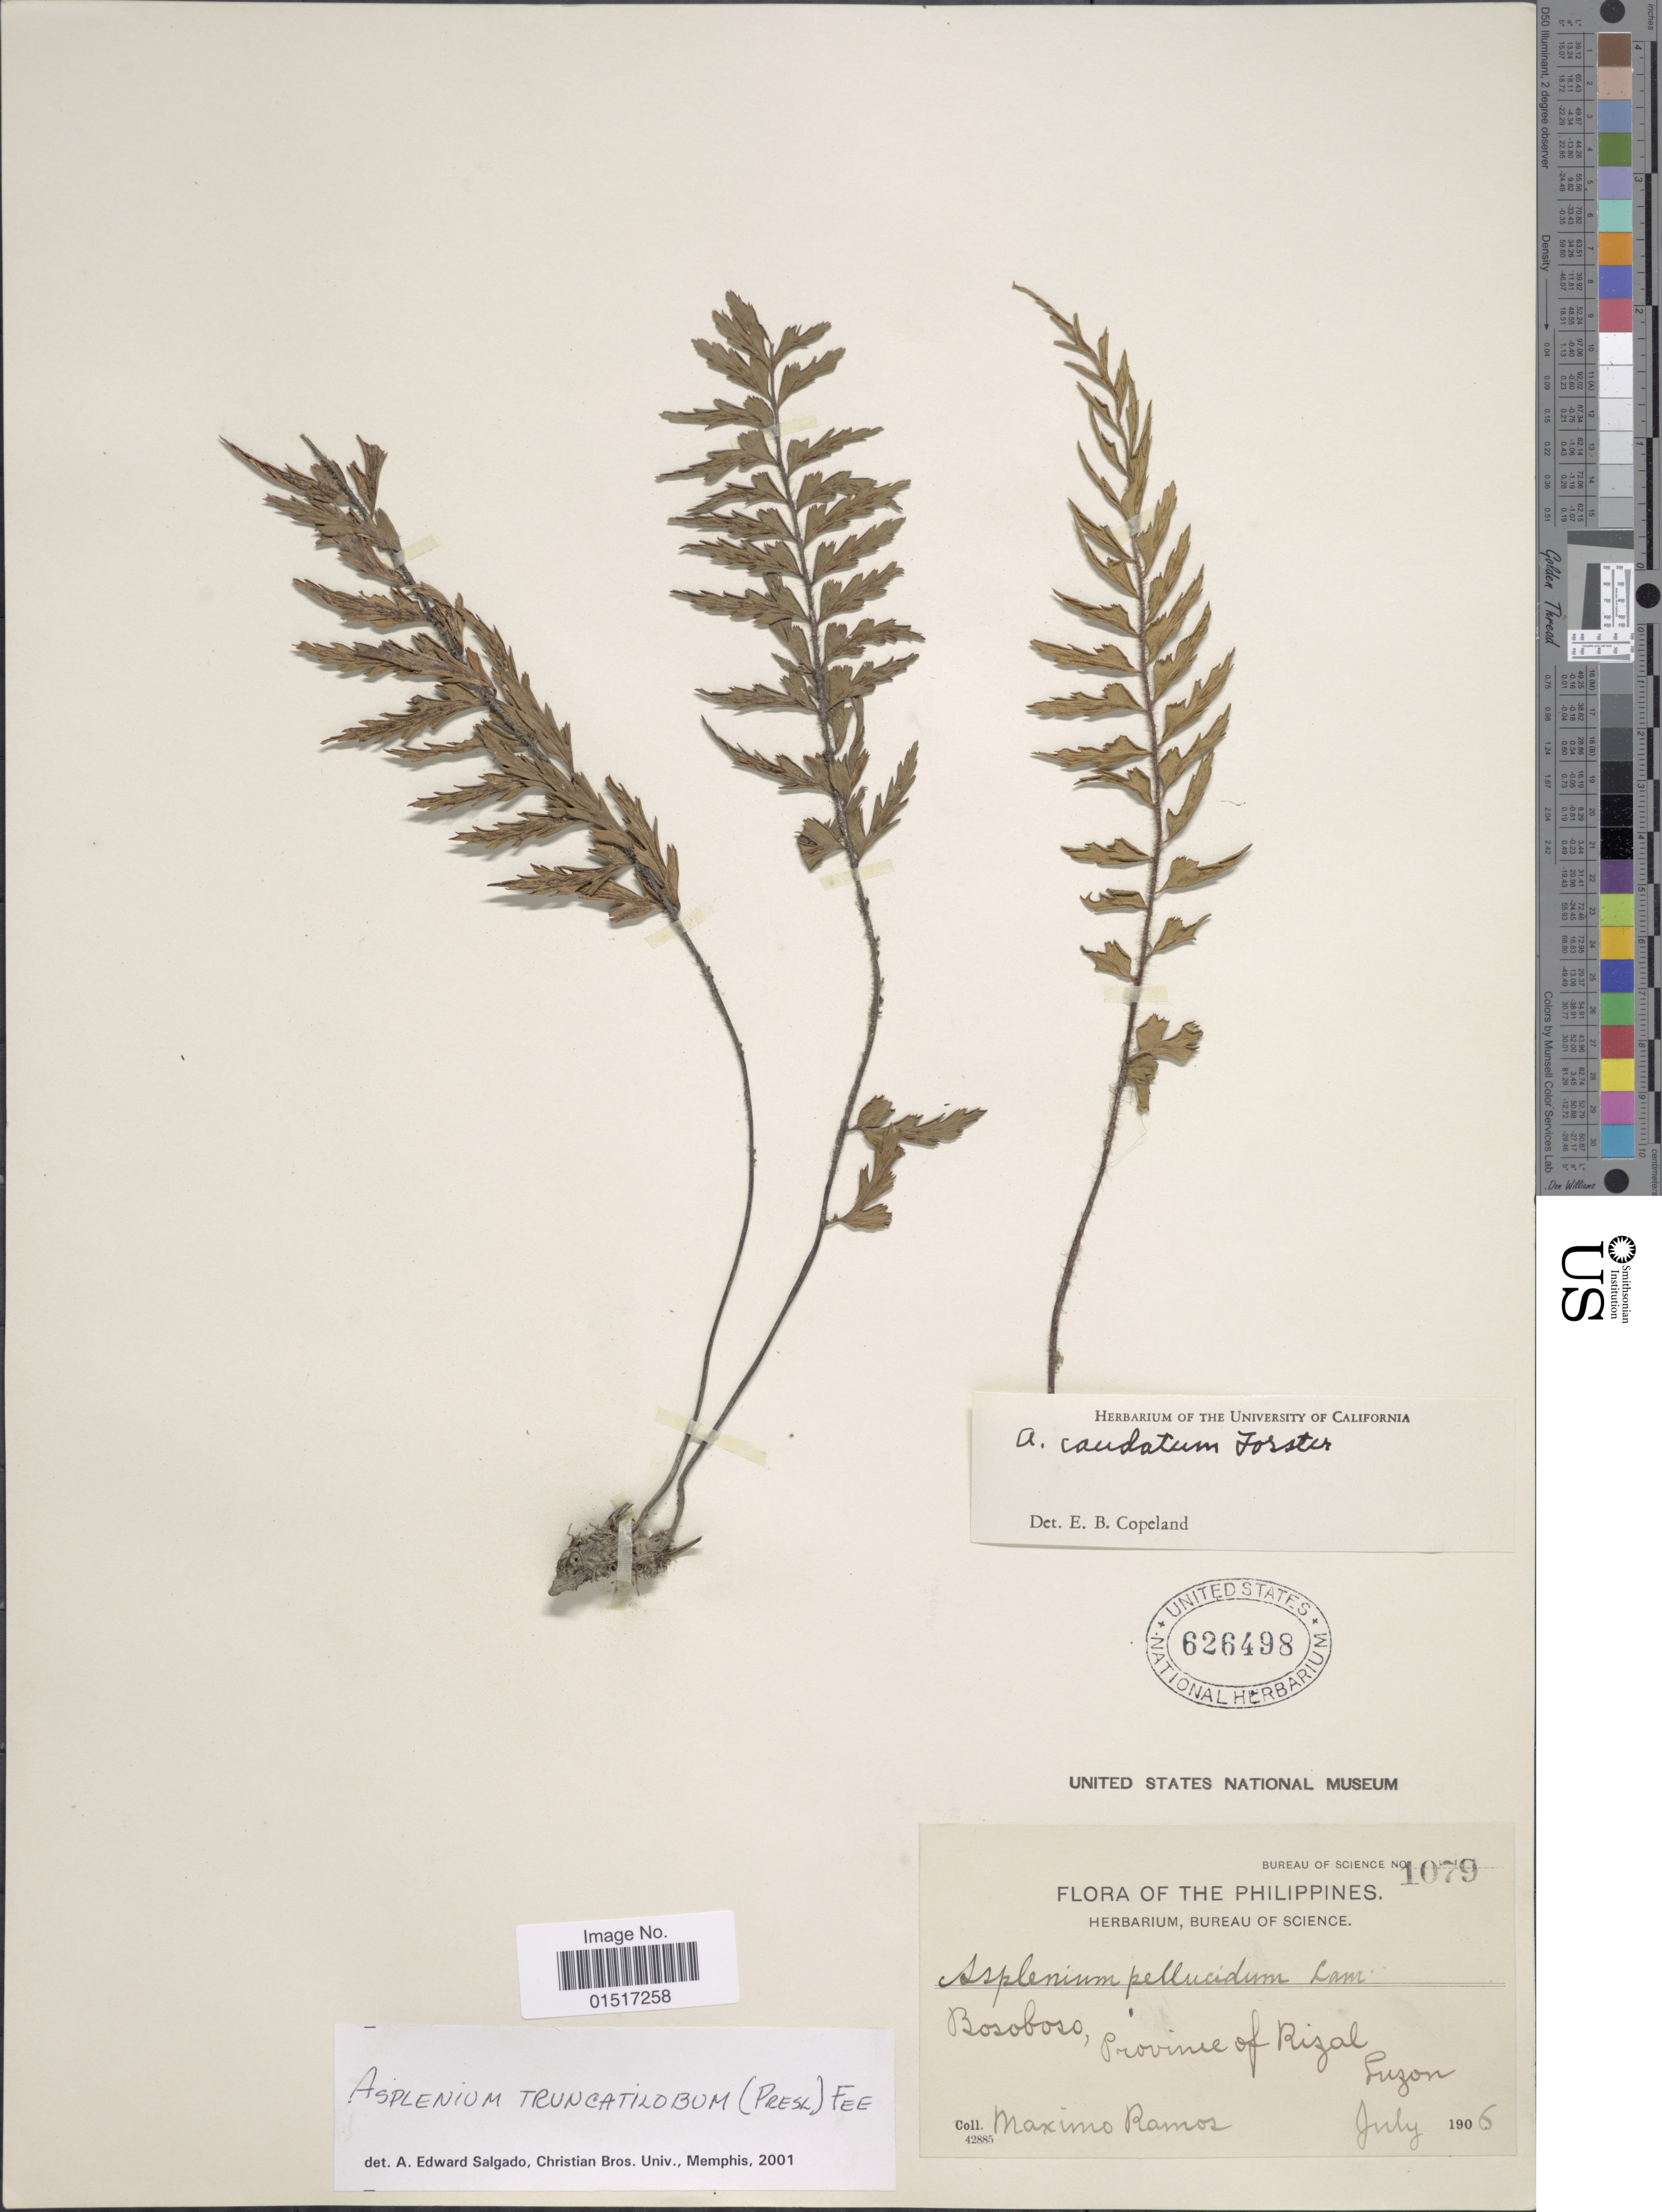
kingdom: Plantae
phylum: Tracheophyta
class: Polypodiopsida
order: Polypodiales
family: Aspleniaceae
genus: Asplenium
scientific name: Asplenium truncatilobum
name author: (C. Presl) Fée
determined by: Salgado, A. E.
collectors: M. Ramos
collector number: Bureau of Science 1079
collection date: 1905-07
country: Philippines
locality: Bosoboso, Province of Rizal. Luzon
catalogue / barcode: US 626498